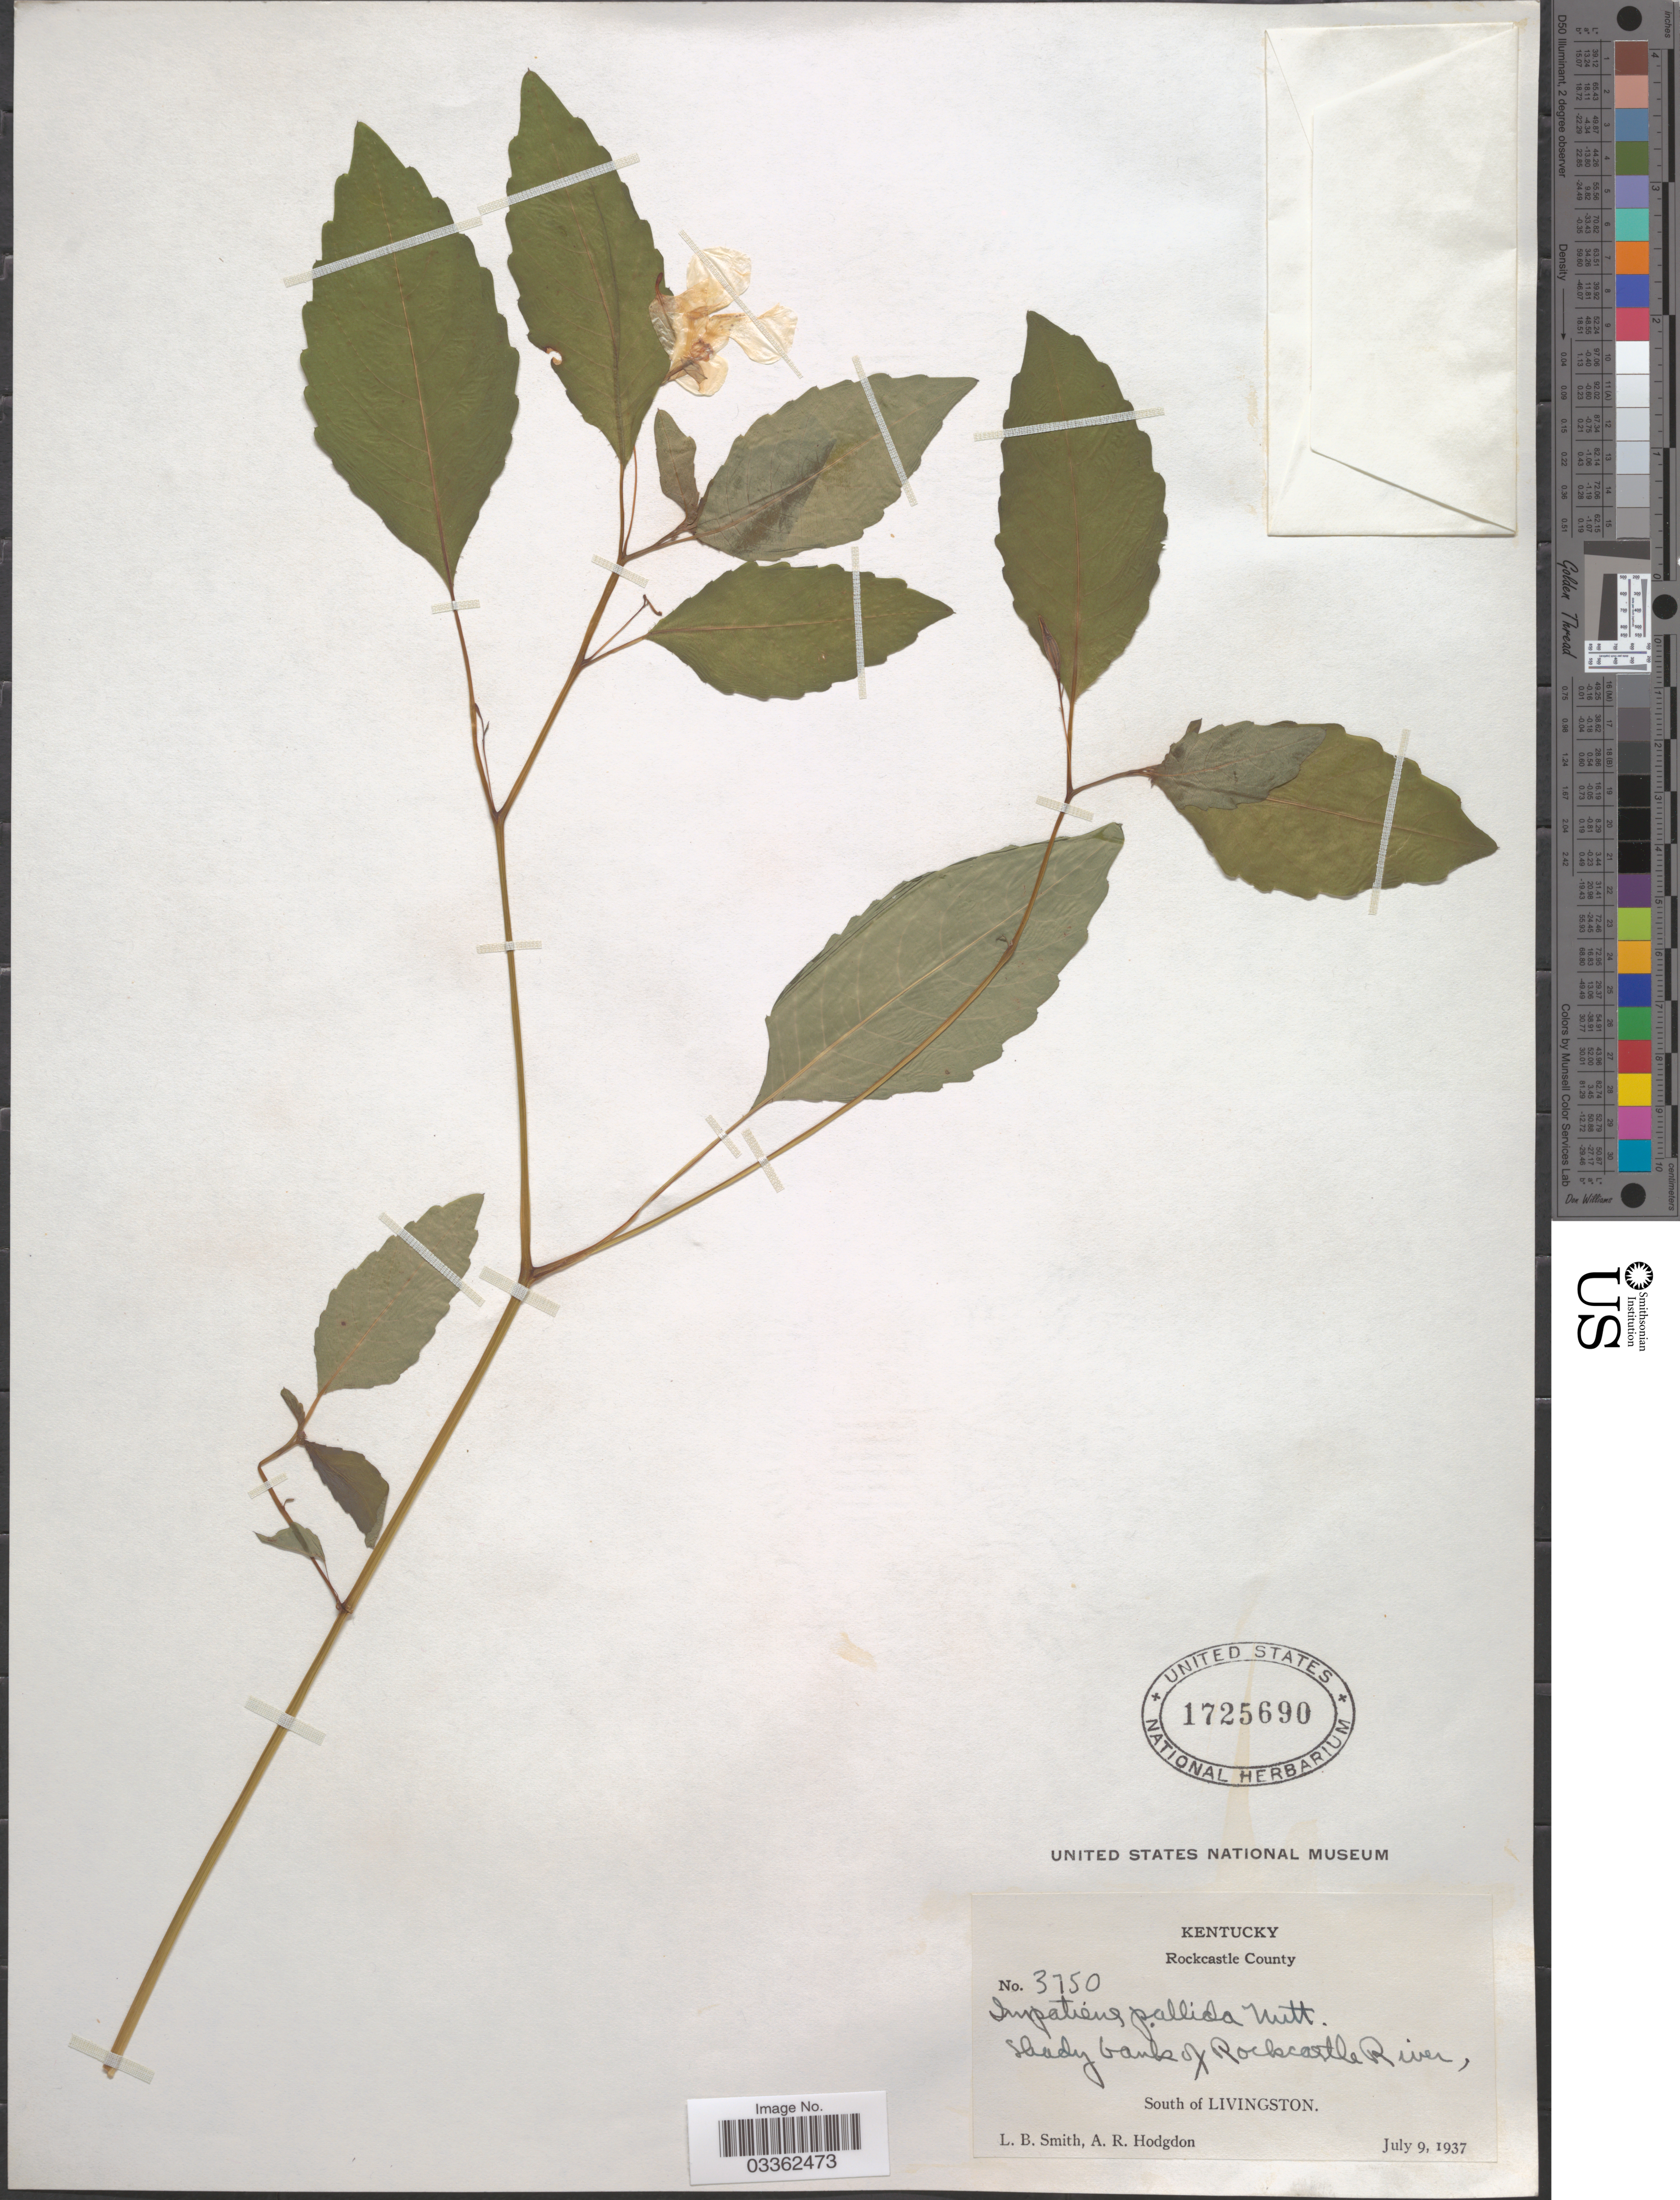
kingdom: Plantae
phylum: Tracheophyta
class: Magnoliopsida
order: Ericales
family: Balsaminaceae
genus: Impatiens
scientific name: Impatiens pallida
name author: Nutt.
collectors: L. Smith & A. R. Hodgdon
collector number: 3750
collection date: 1937-07-09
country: United States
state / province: Kentucky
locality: Rockcastle County. Shady bank of Rockcastle River, South of Livingston.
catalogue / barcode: US 1725690